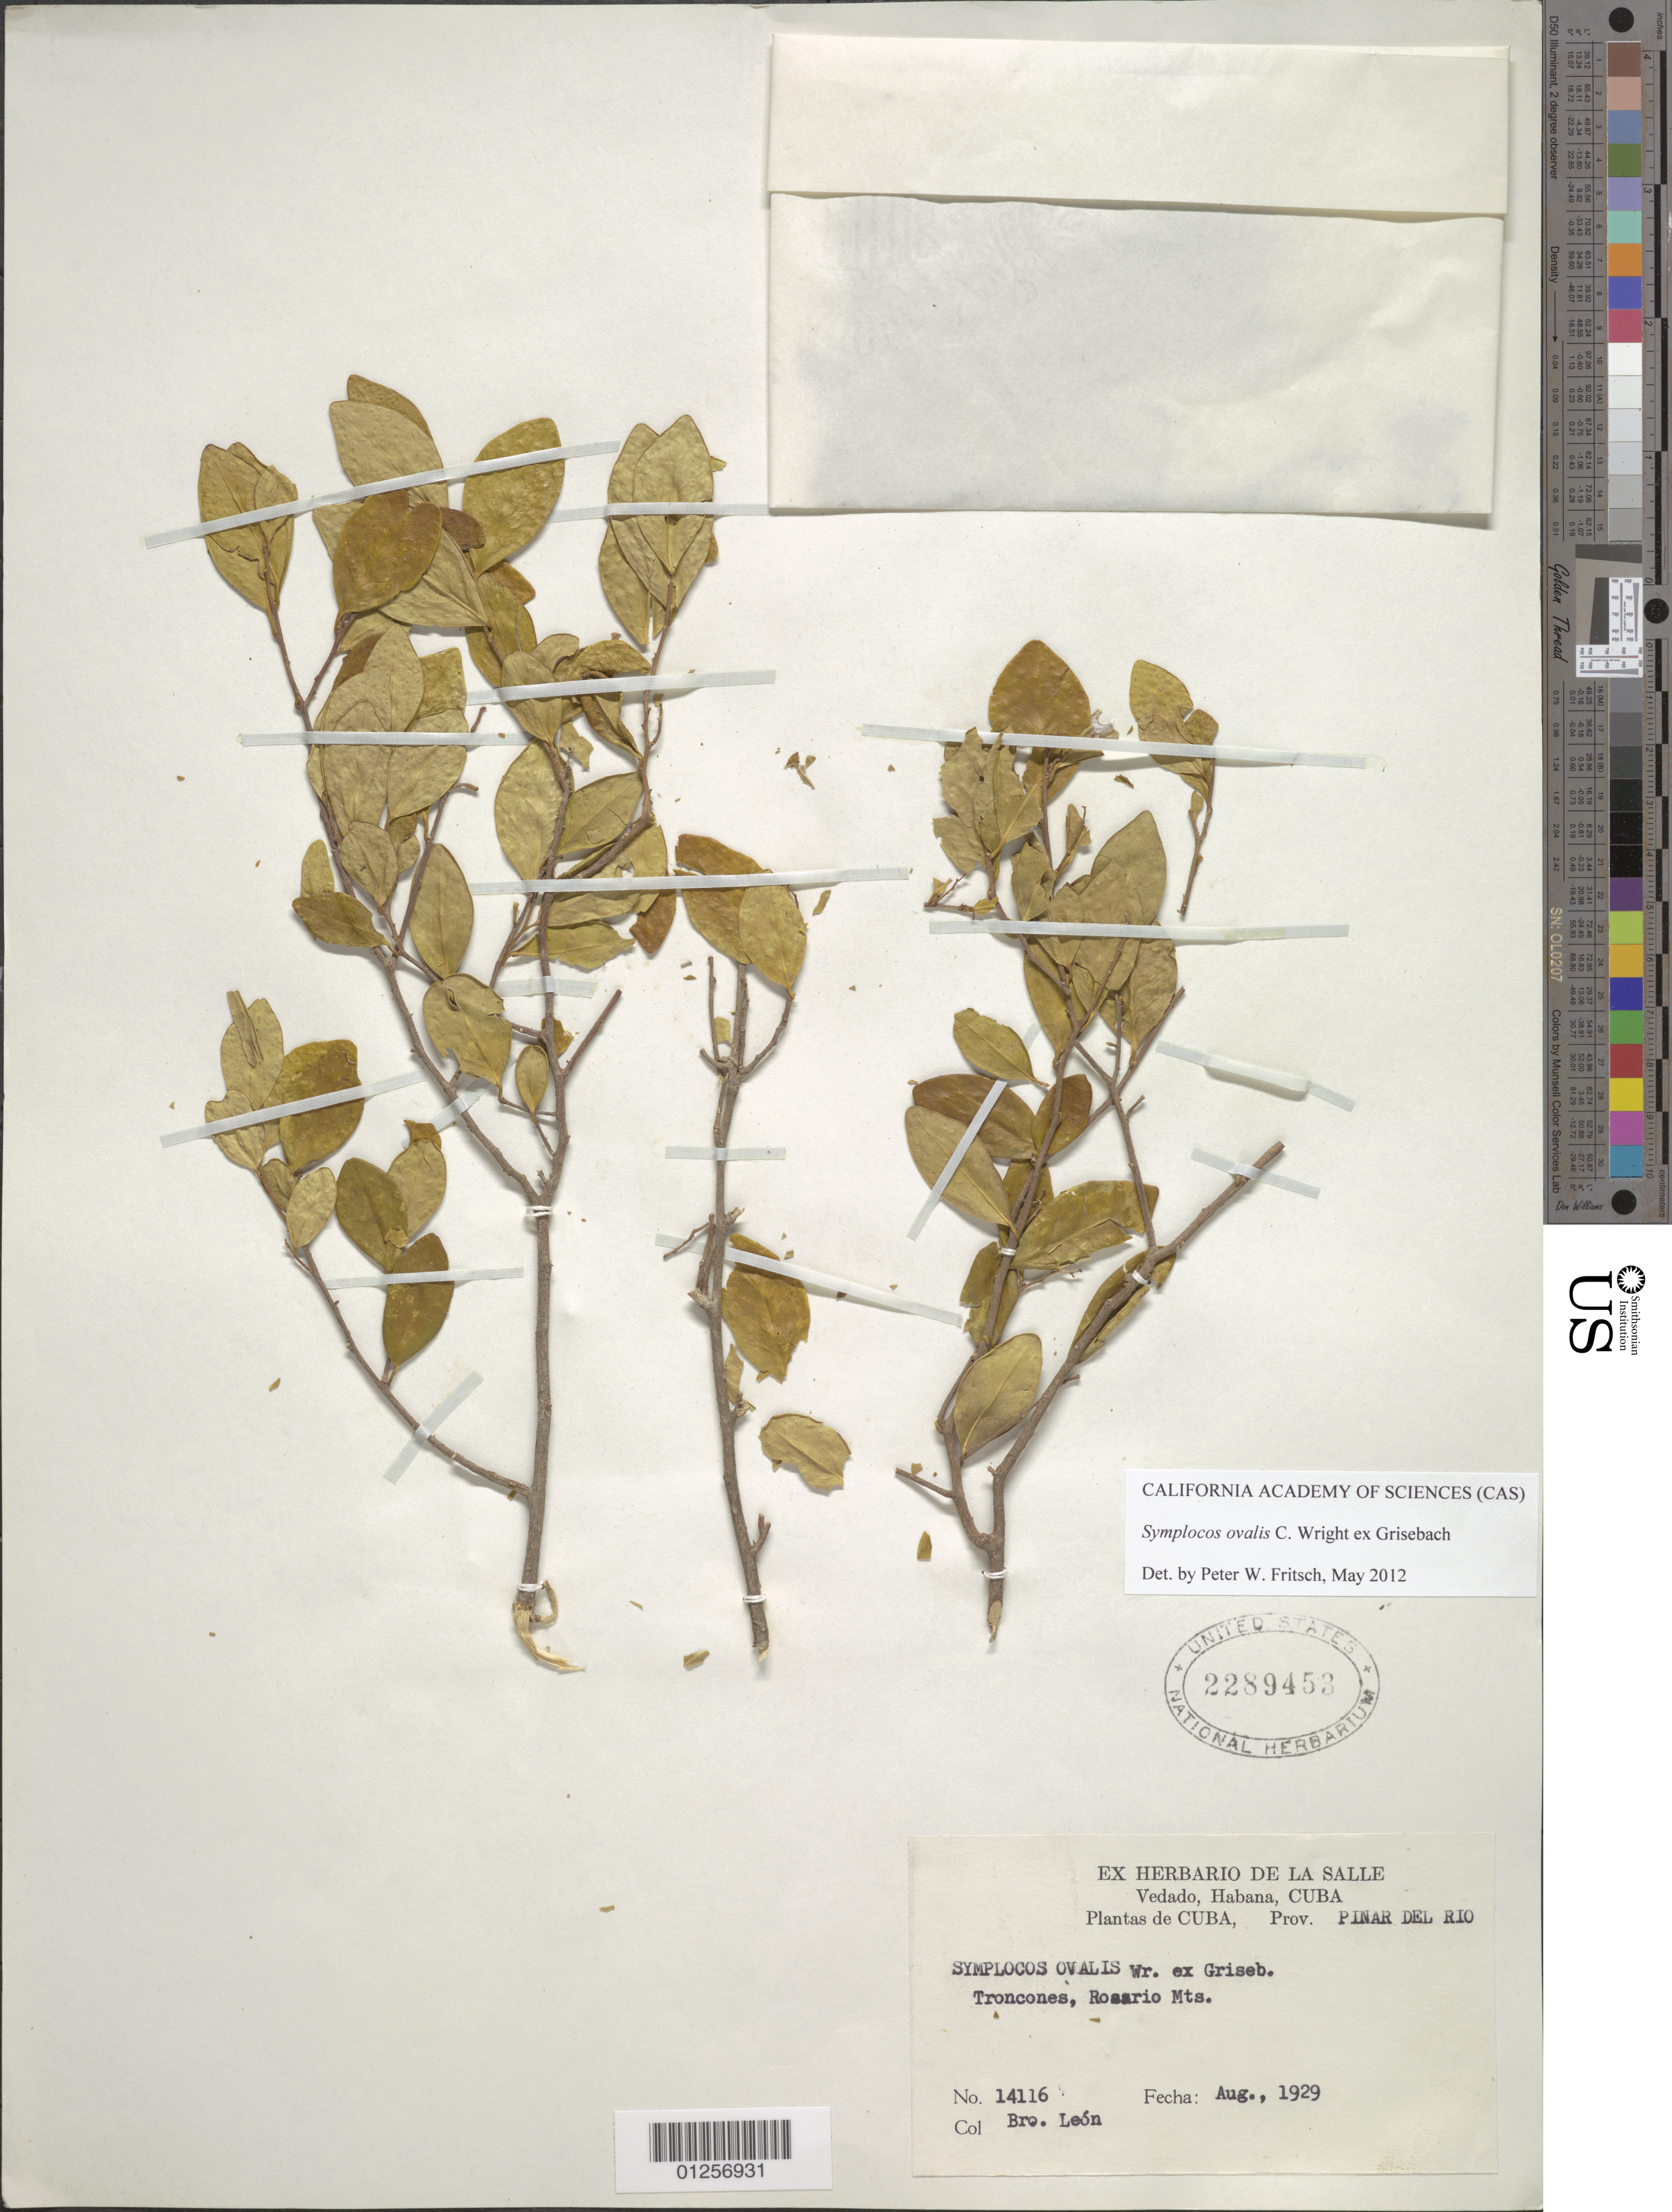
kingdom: Plantae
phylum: Tracheophyta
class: Magnoliopsida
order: Ericales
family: Symplocaceae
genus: Symplocos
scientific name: Symplocos ovalis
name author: C. Wright ex Griseb.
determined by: Fritsch, Peter W.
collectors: Bro. León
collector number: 14116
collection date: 1929-08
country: Cuba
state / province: Pinar del Rio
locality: Troncones, Rosario Mts.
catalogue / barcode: US 2289453